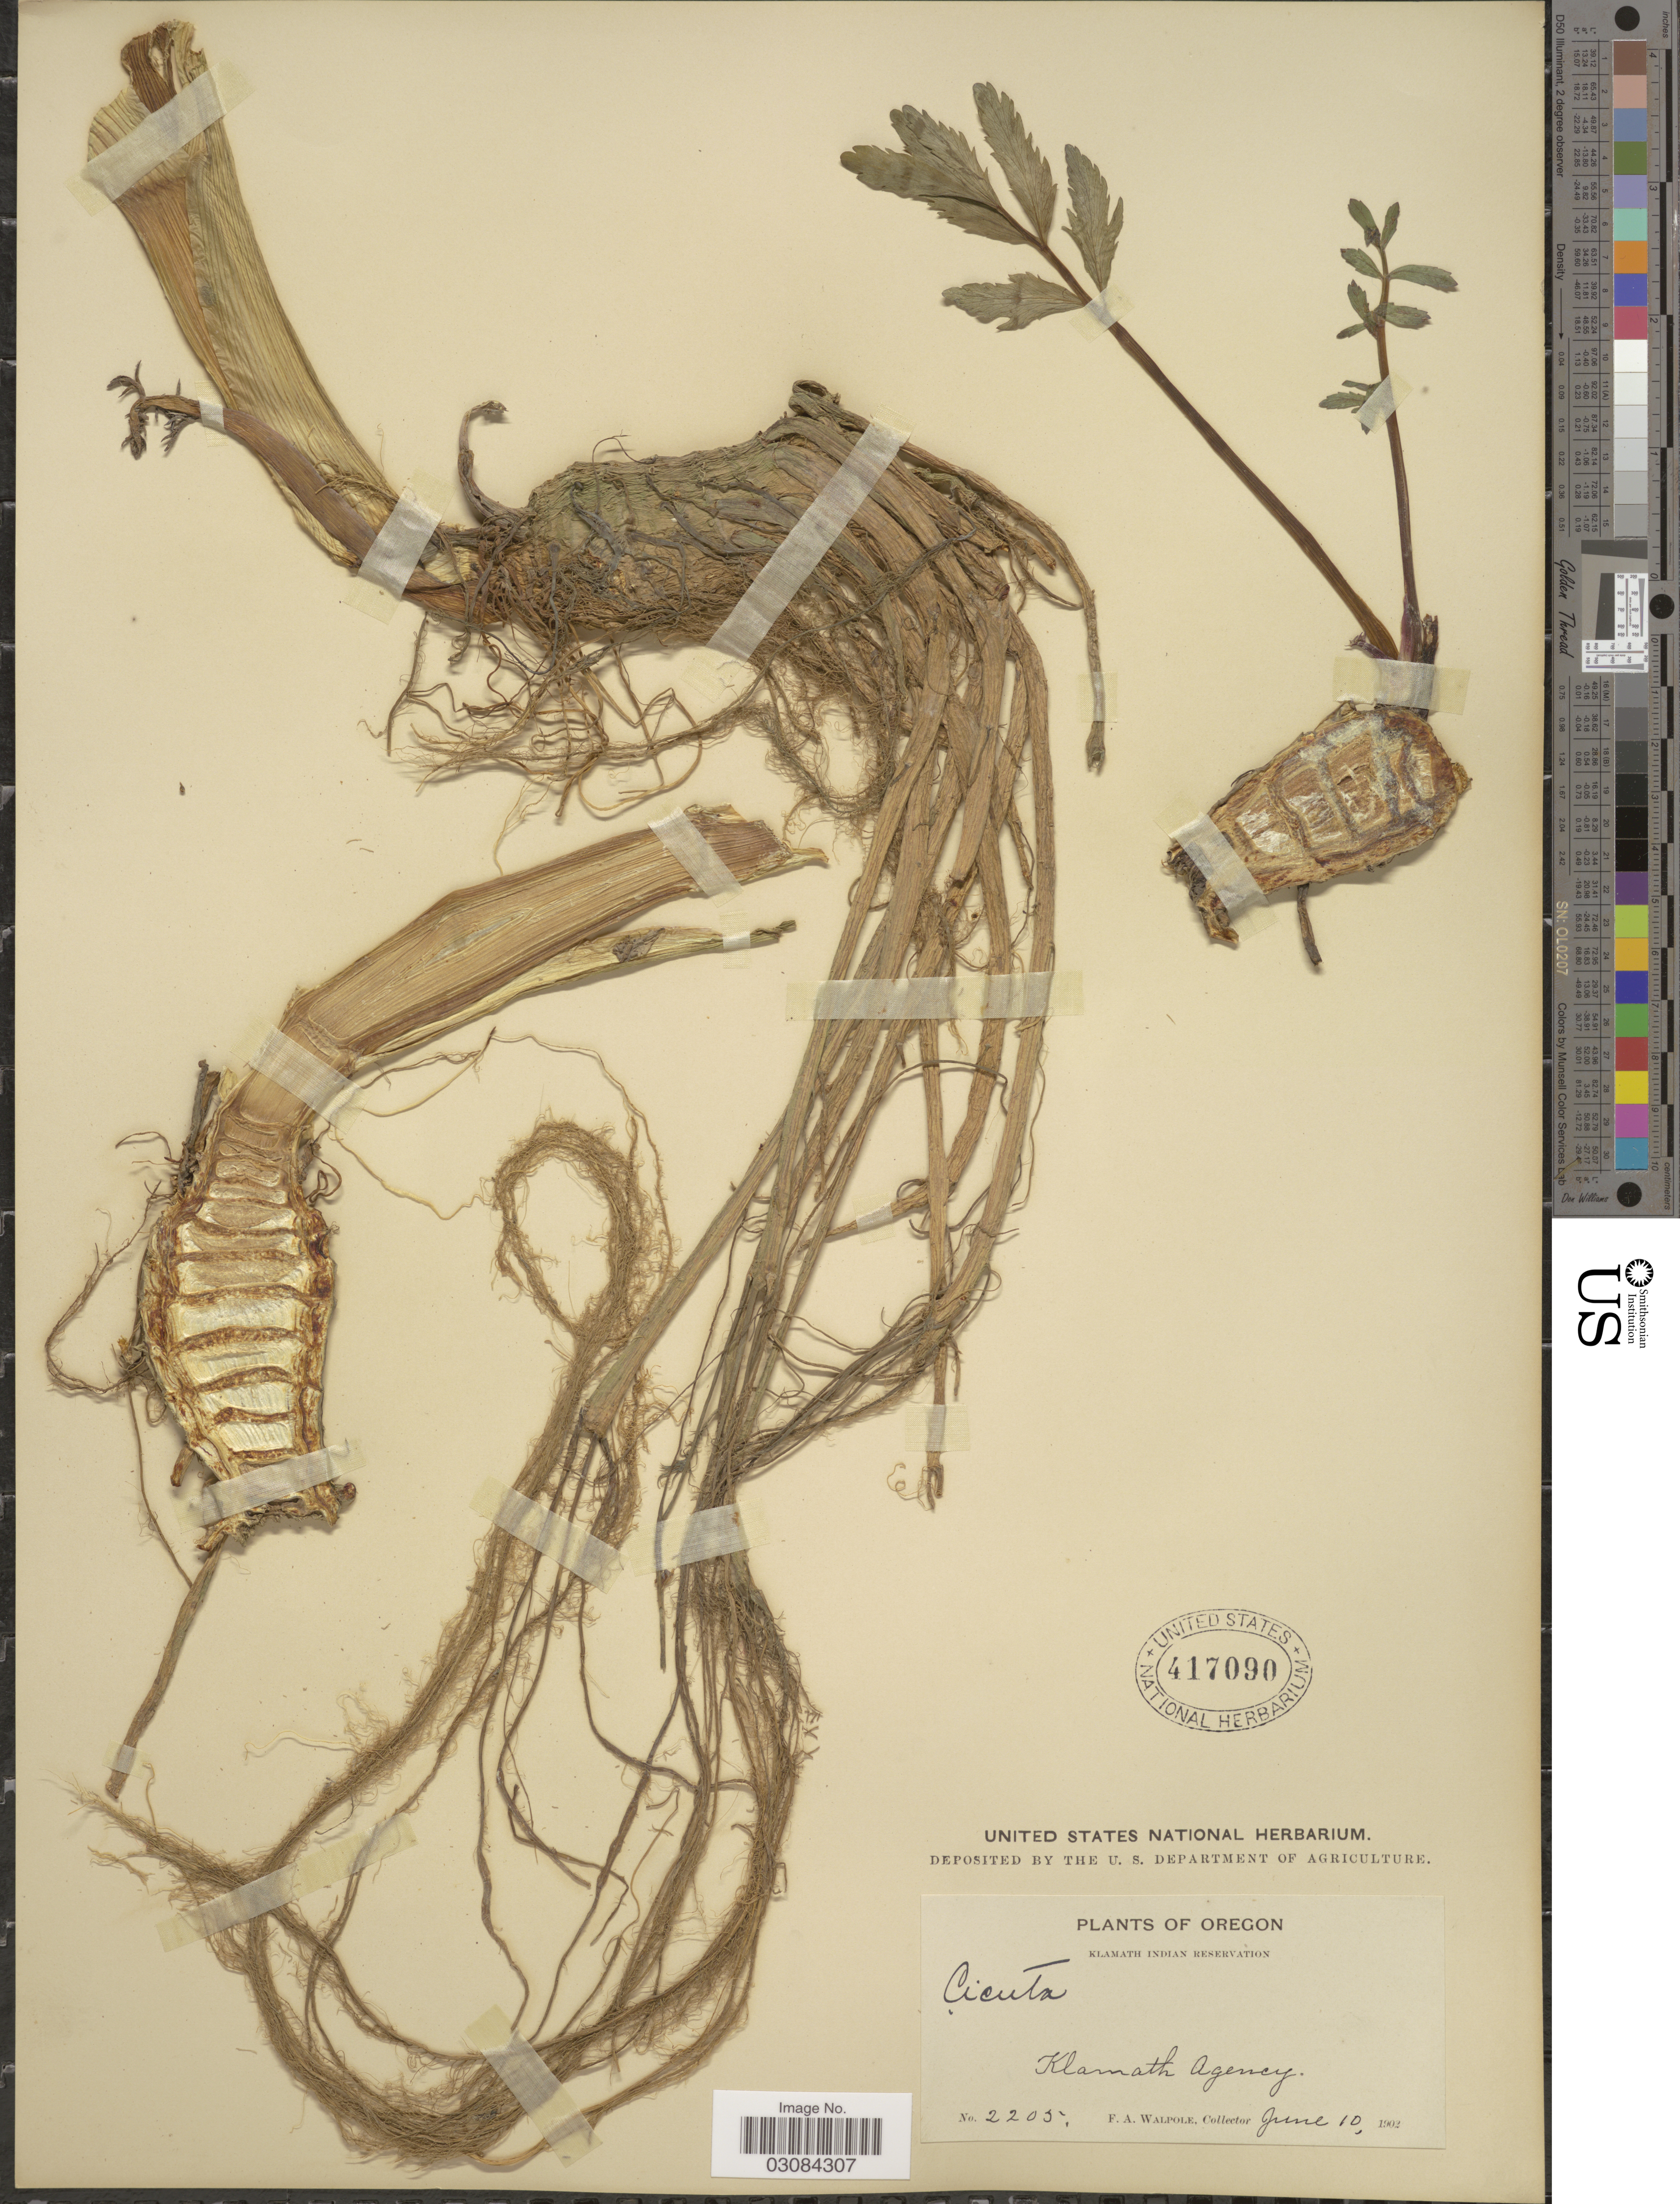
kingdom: Plantae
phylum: Tracheophyta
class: Magnoliopsida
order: Apiales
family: Apiaceae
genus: Cicuta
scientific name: Cicuta douglasii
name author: (DC.) J.M. Coult. & Rose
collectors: F. Walpole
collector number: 2205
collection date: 1902-06-10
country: United States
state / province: Oregon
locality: Klamath Indian Reservation. Klamath Agency.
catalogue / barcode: US 417090